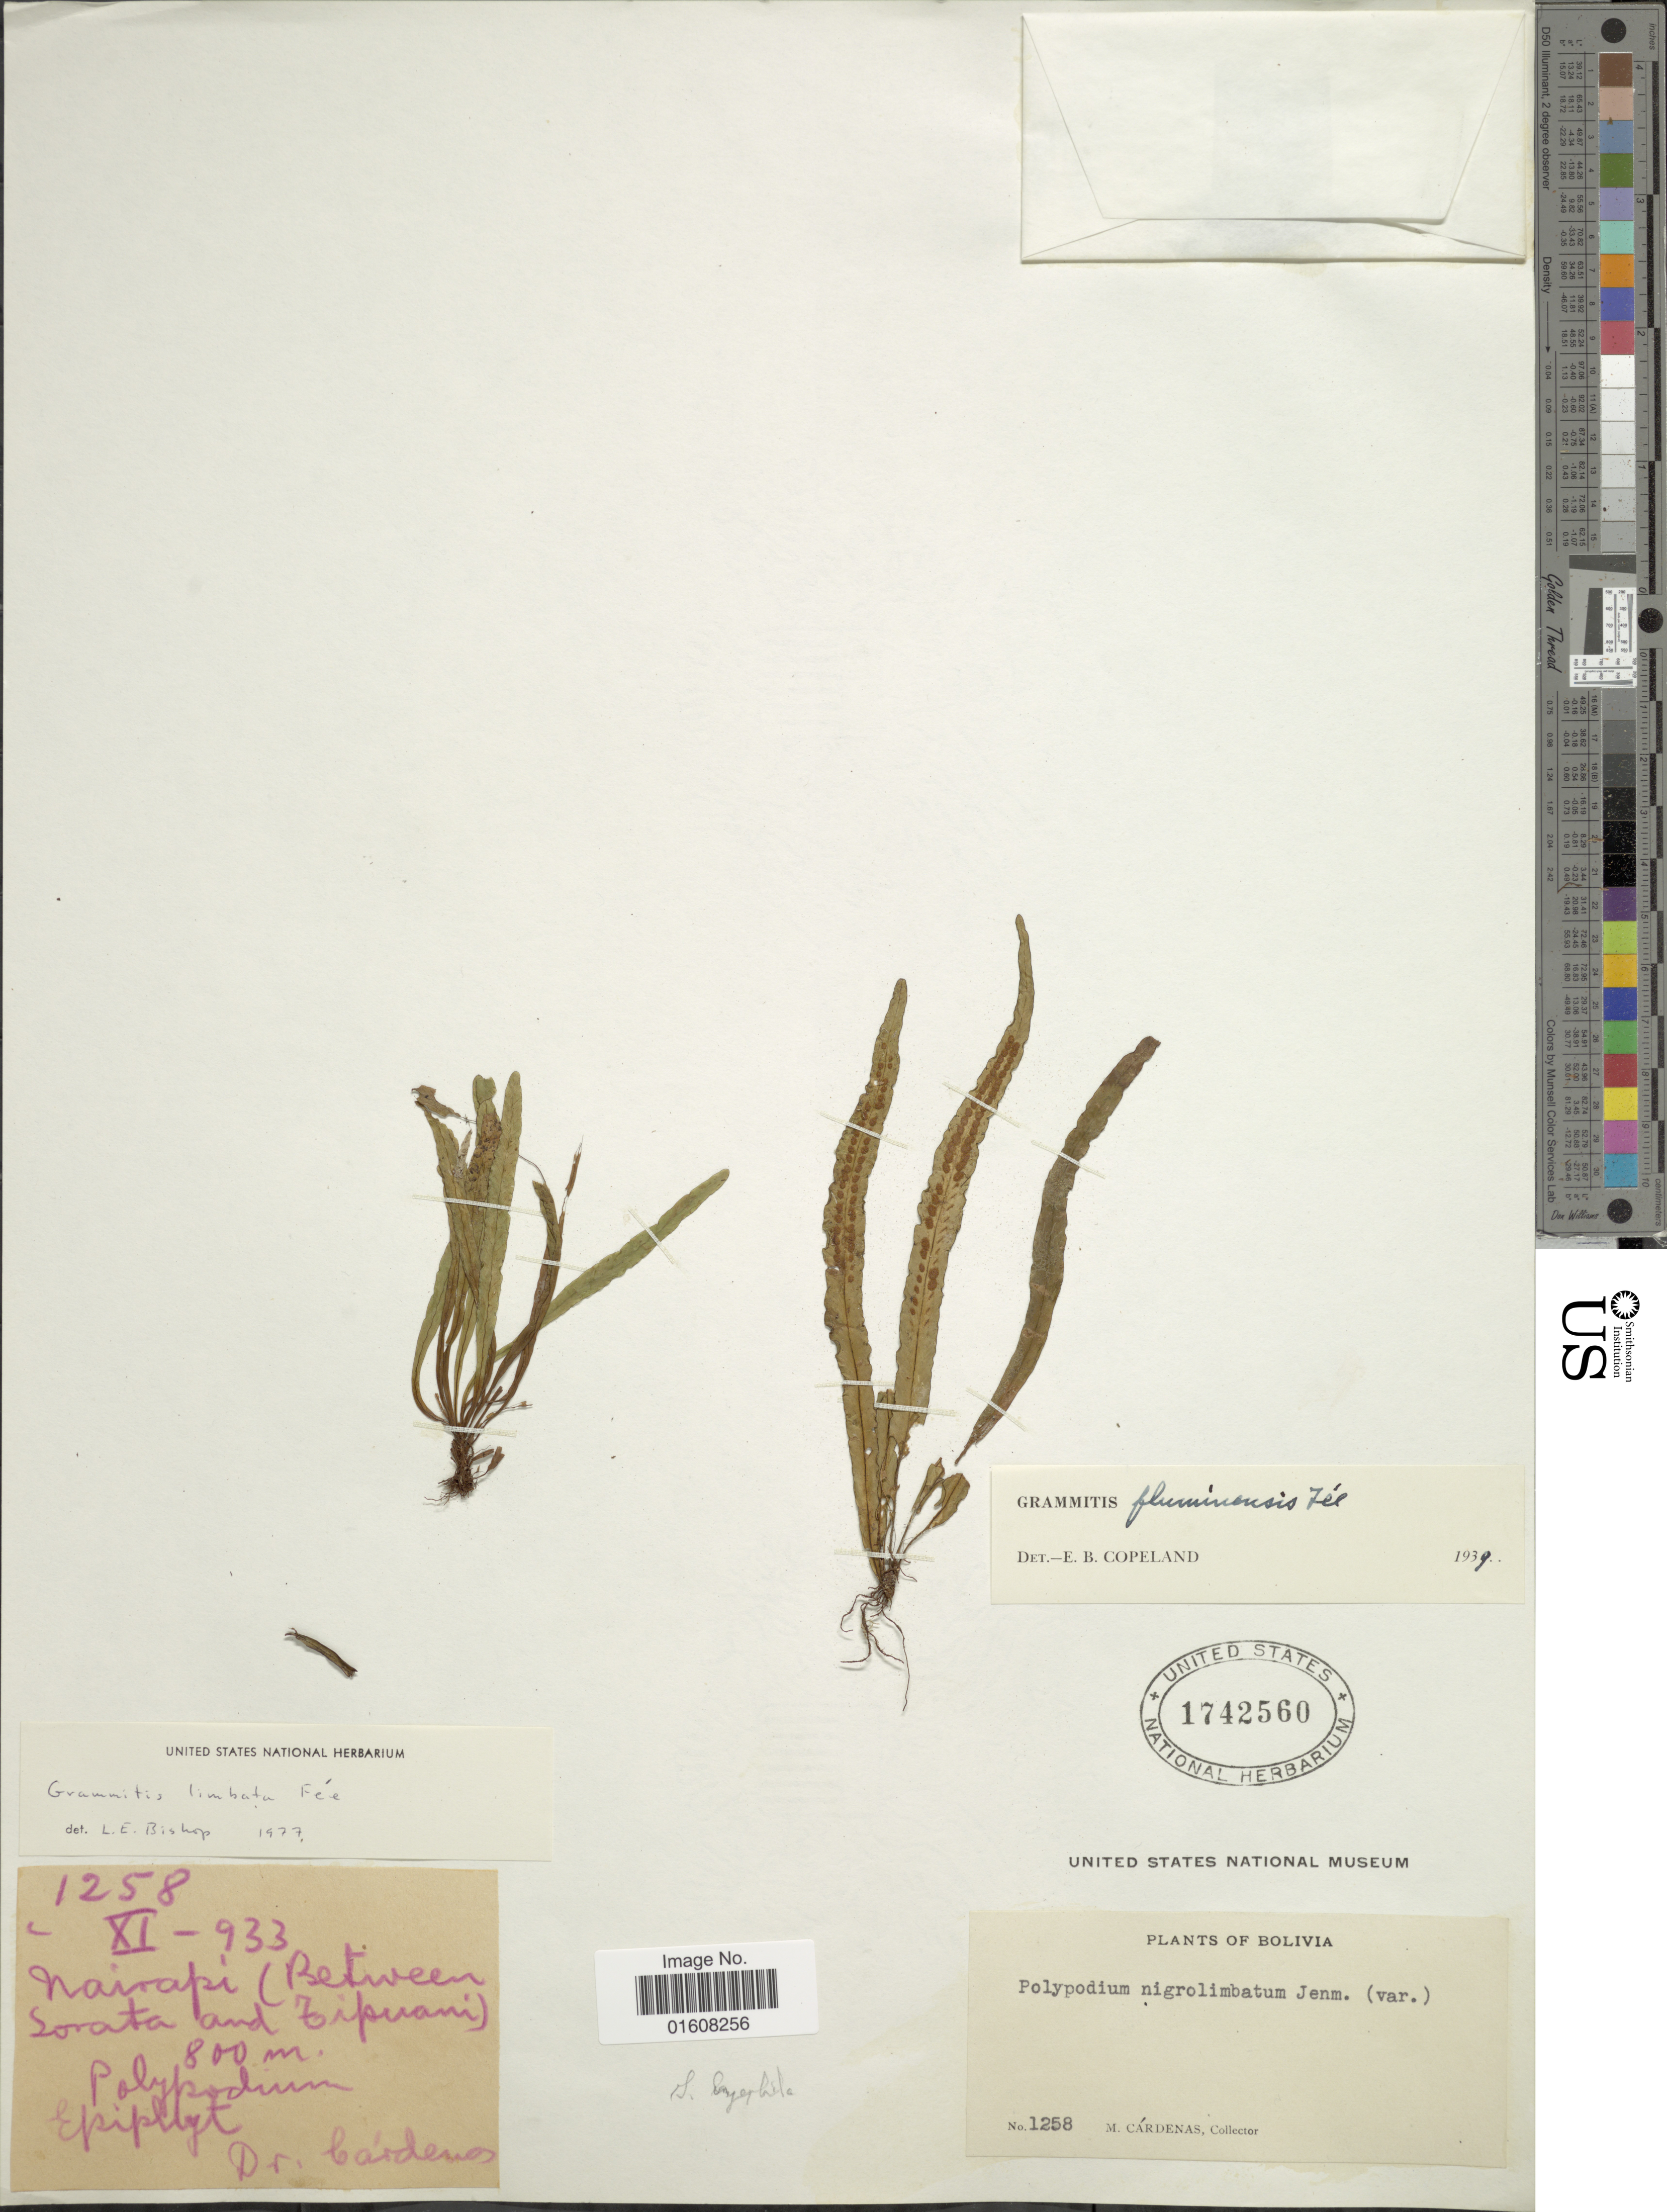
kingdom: Plantae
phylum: Tracheophyta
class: Polypodiopsida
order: Polypodiales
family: Polypodiaceae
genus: Grammitis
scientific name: Grammitis limbata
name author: Fée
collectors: M. Cárdenas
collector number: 1258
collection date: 1933-11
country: Bolivia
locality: Nairapi (Between Sorata and Tipuani)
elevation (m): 800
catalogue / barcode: US 1742560